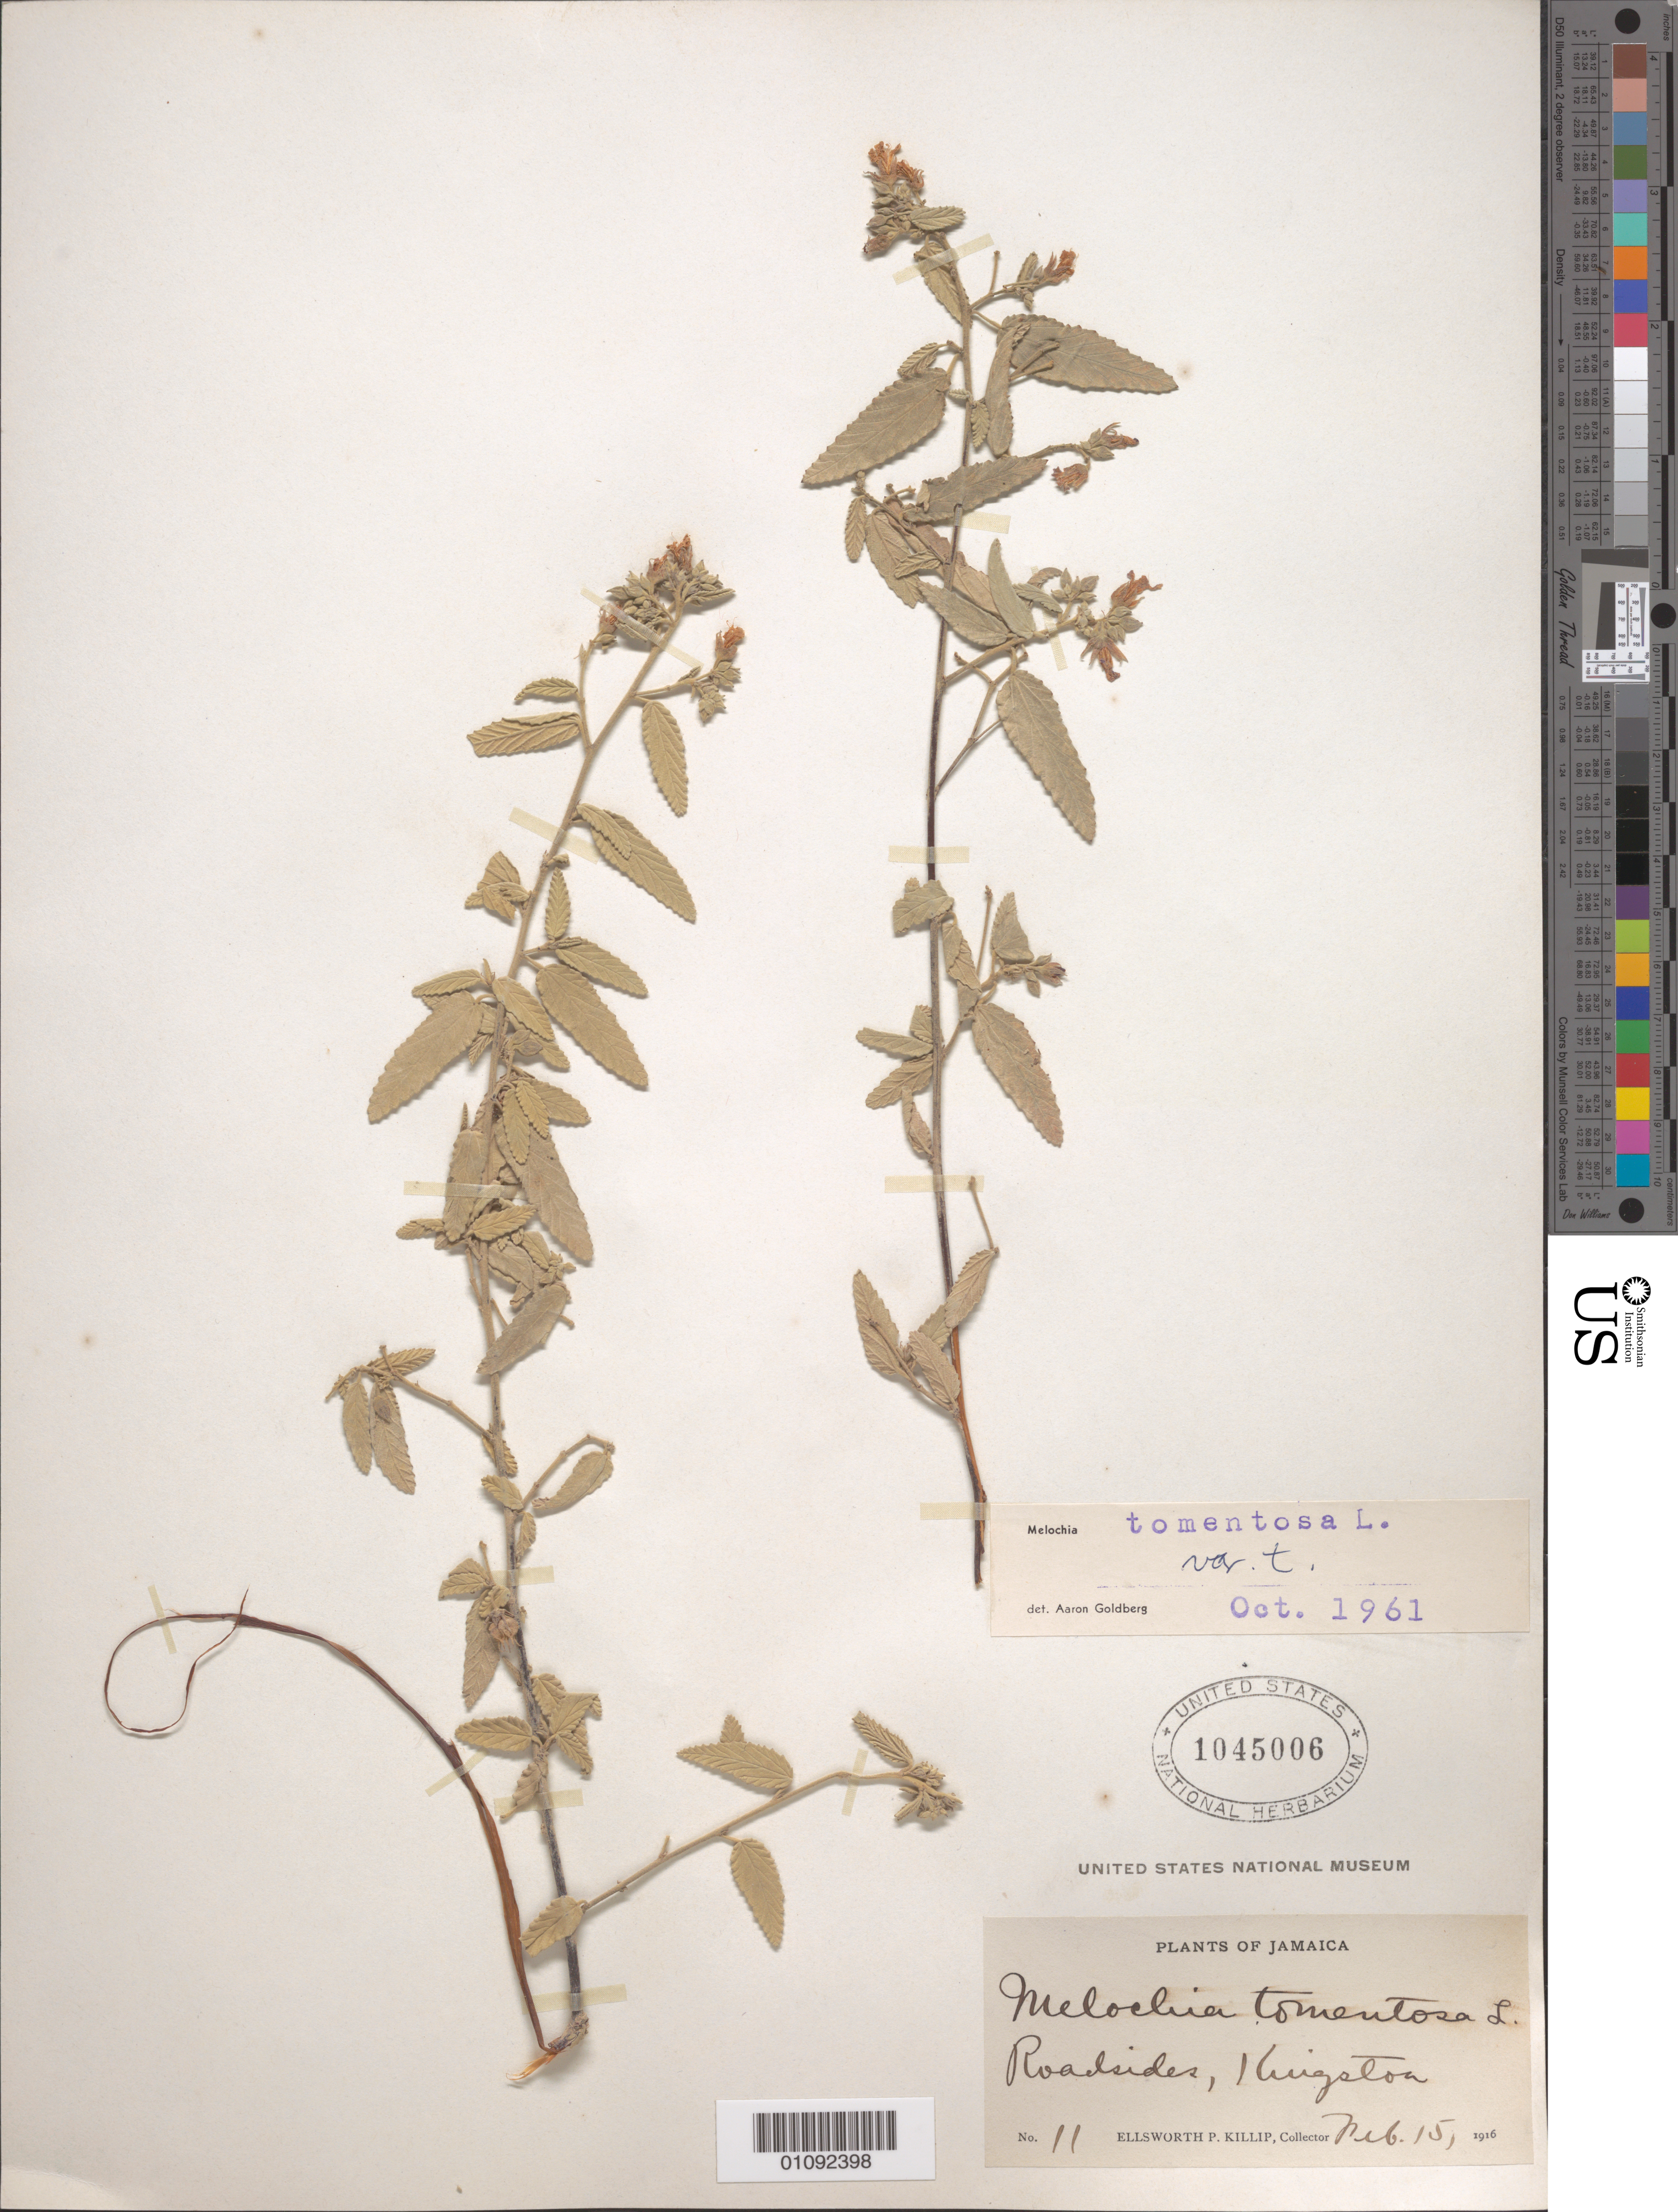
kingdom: Plantae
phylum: Tracheophyta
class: Magnoliopsida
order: Malvales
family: Malvaceae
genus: Melochia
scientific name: Melochia tomentosa var. tomentosa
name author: L.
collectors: E. P. Killip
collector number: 11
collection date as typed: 15 Feb 1916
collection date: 1916-02-15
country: Jamaica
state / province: Kingston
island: Jamaica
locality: Kingston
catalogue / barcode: US 1045006